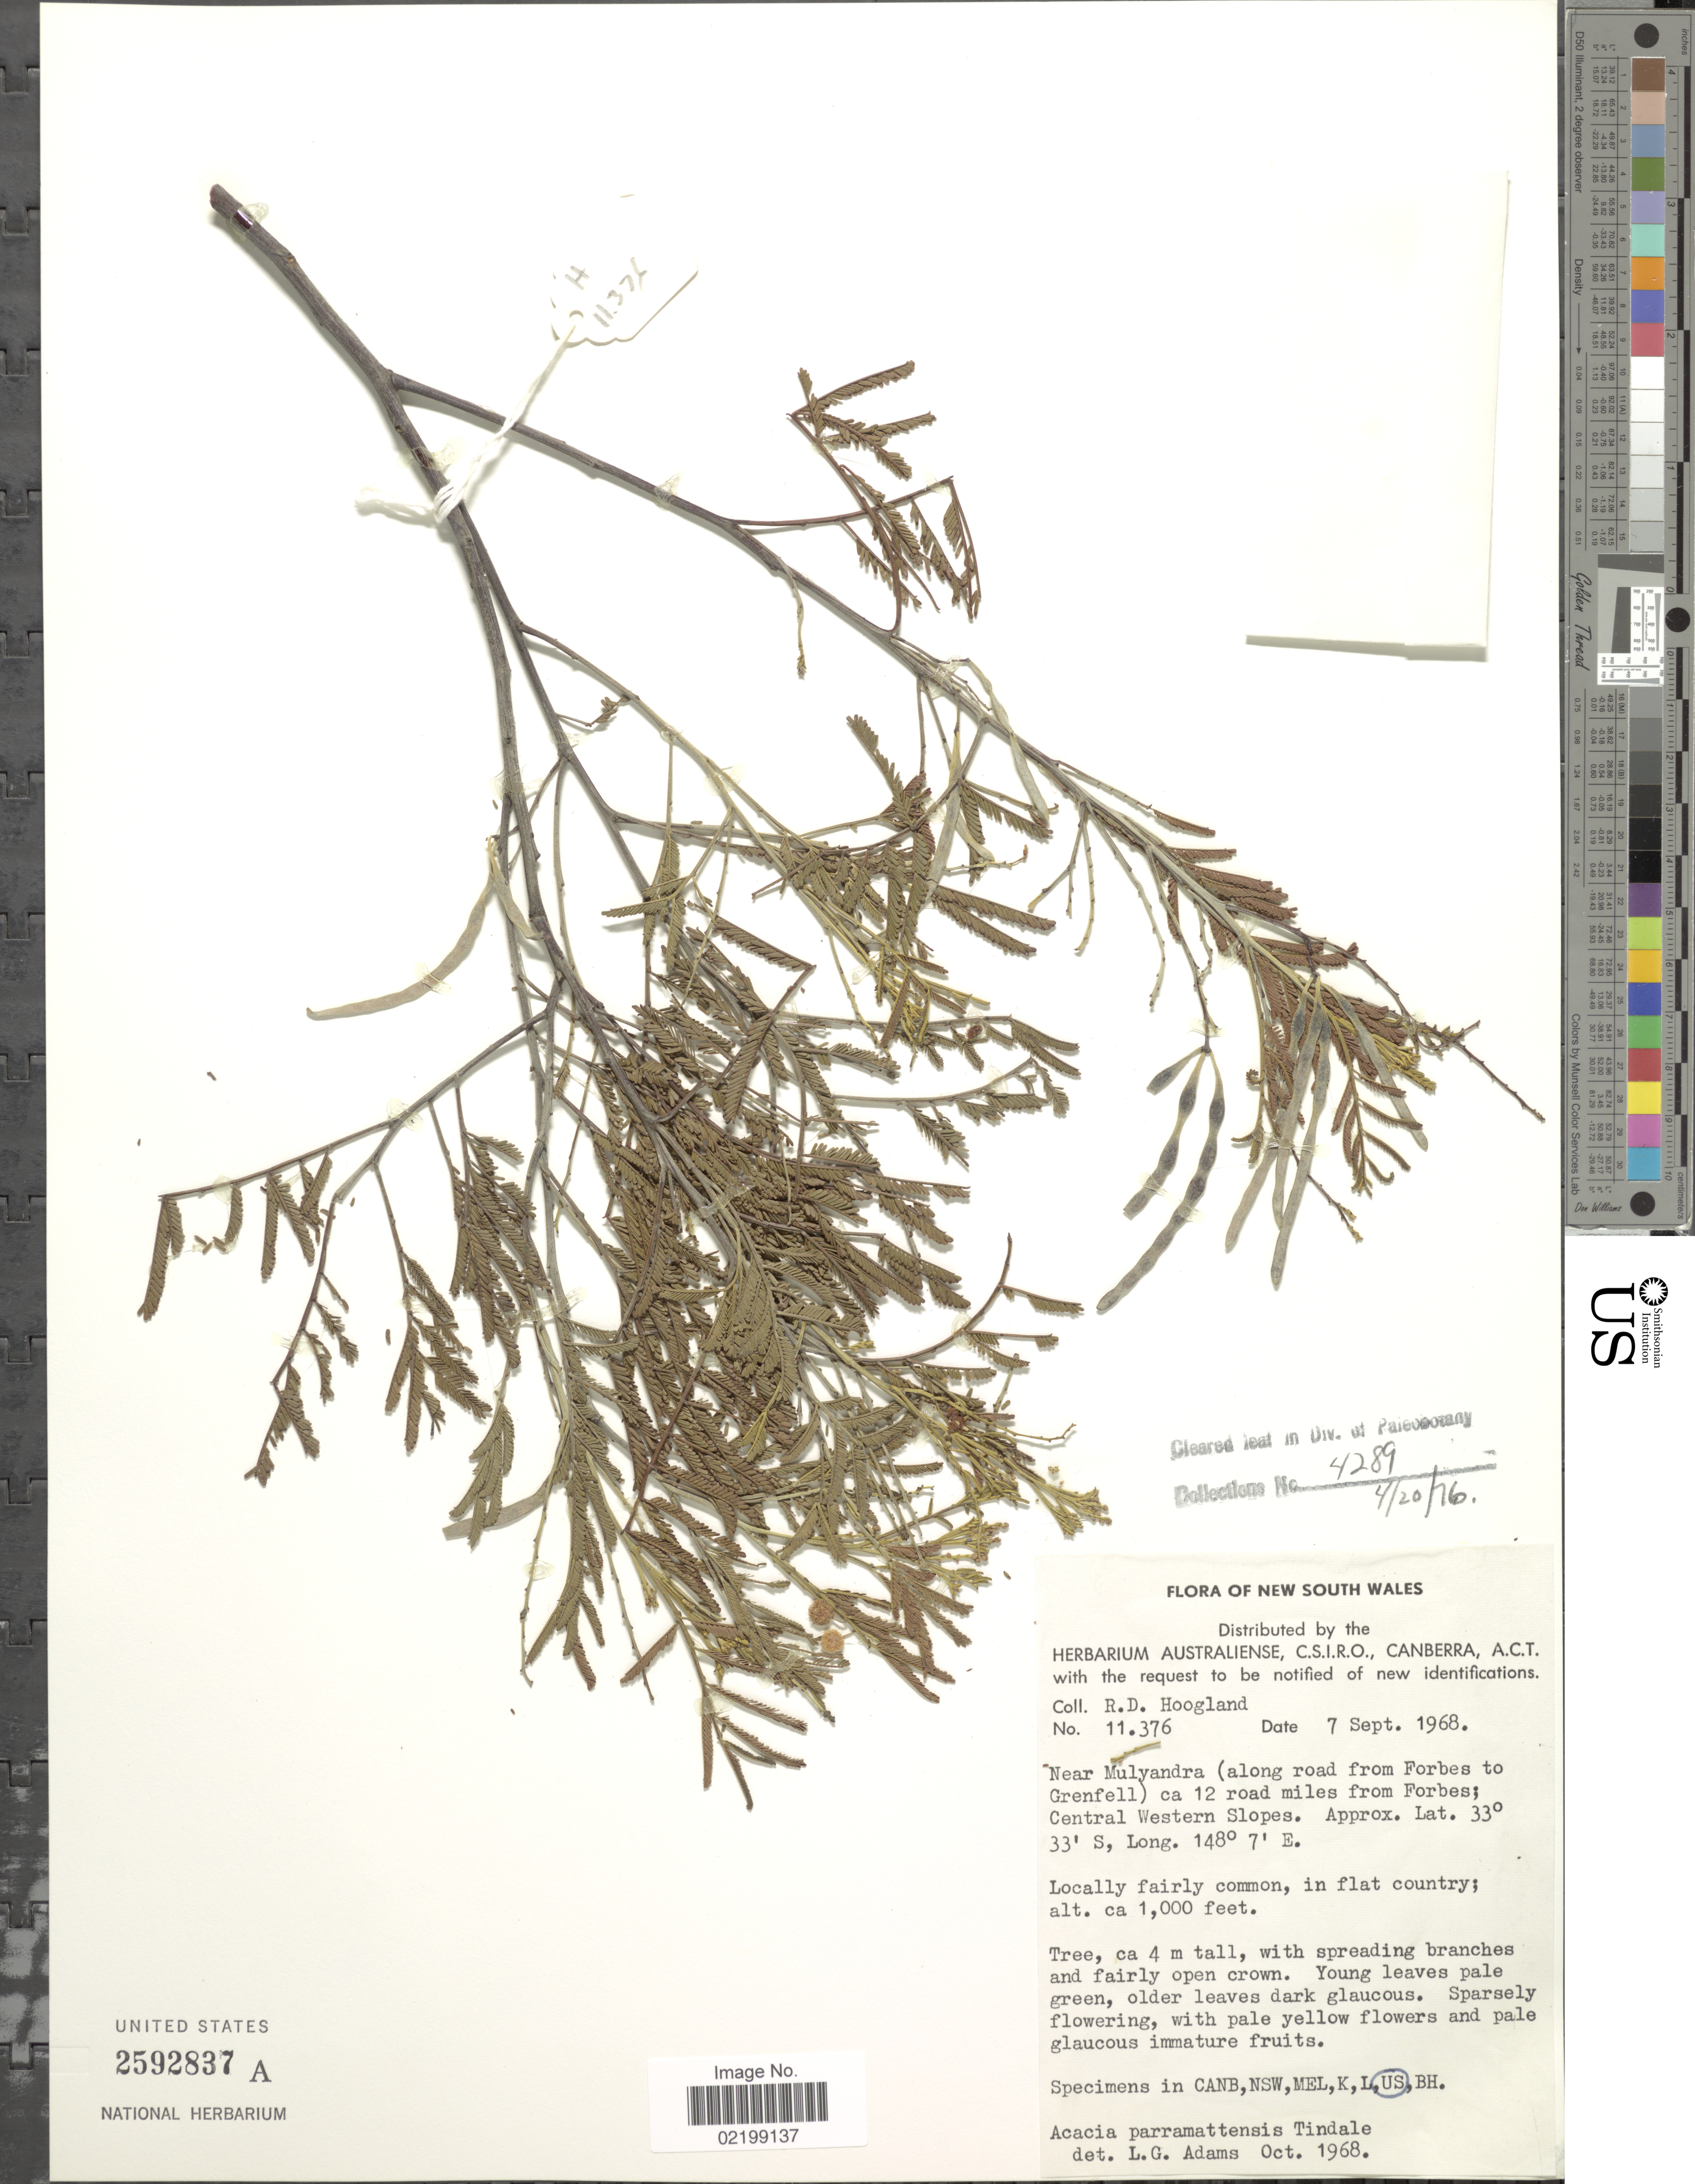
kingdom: Plantae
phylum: Tracheophyta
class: Magnoliopsida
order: Fabales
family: Fabaceae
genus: Acacia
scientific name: Acacia parramattensis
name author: Tindale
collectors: R. D. Hoogland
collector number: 11376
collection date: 1968-09-07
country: Australia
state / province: New South Wales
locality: Near Mulyandra (along road from Forbes to Grenfell) ca 12 road miles from Forbes, Central Western Slopes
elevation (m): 305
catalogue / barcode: US 2592837A